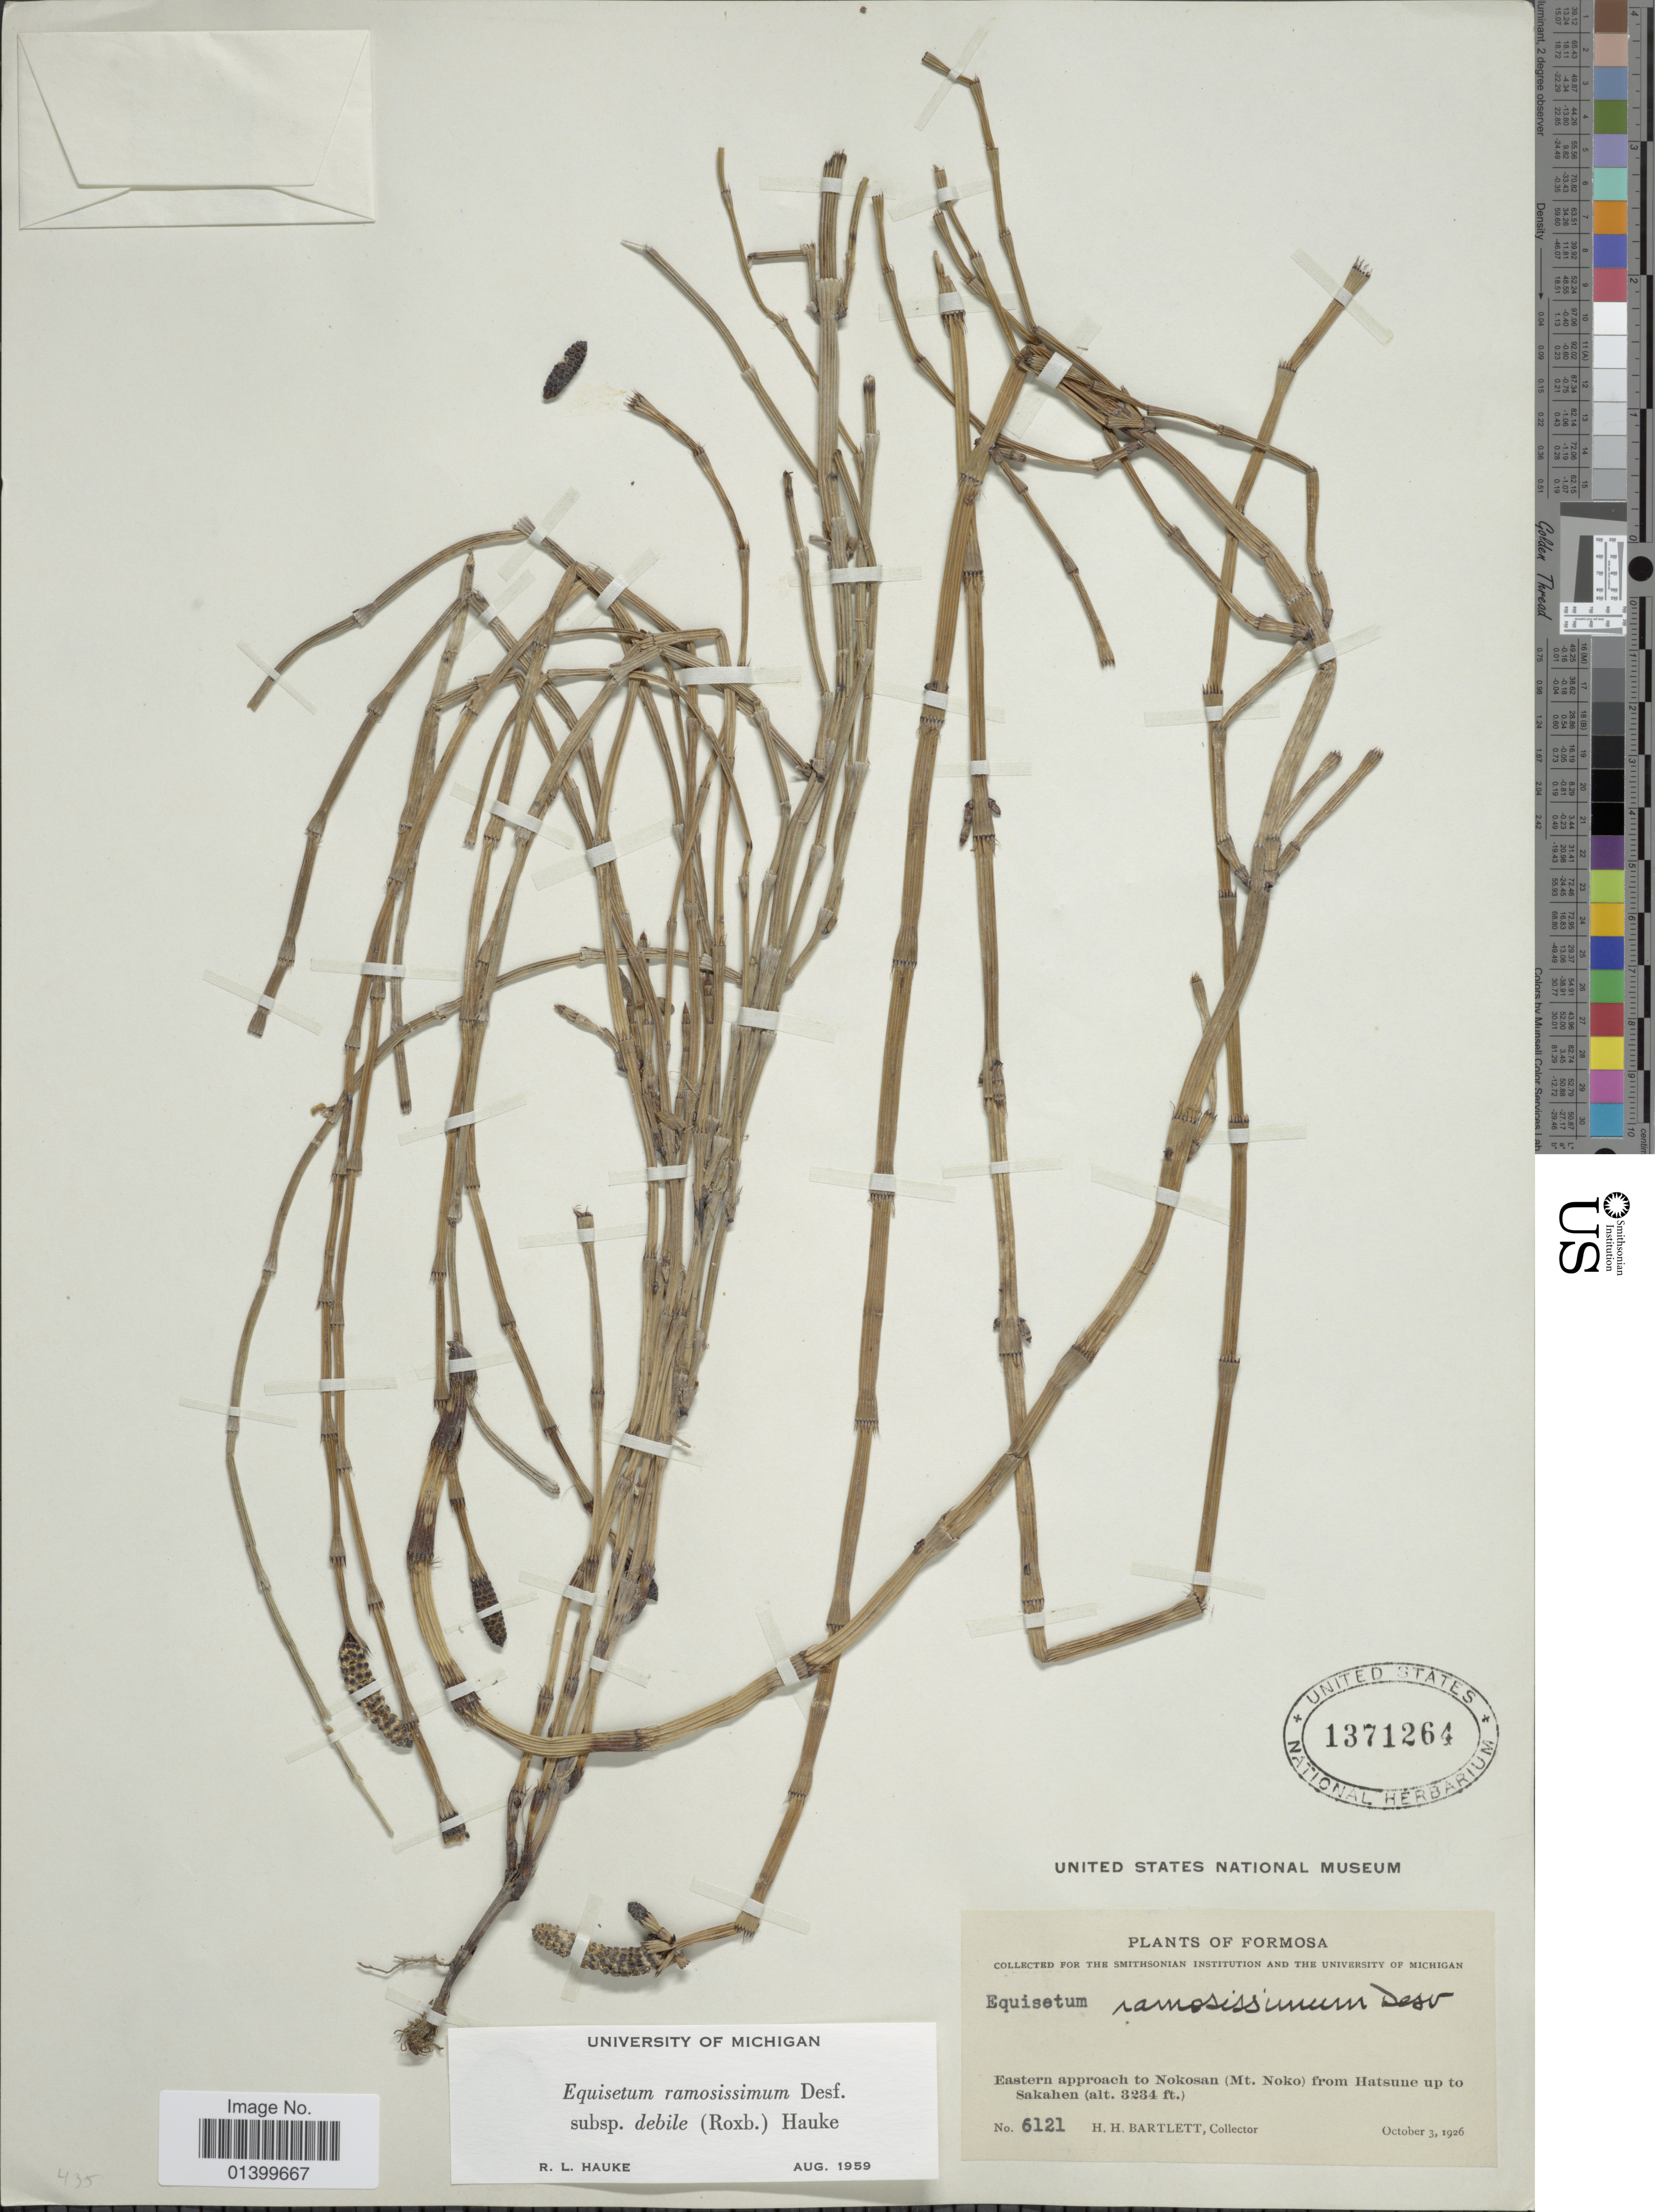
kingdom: Plantae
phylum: Tracheophyta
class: Polypodiopsida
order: Equisetales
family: Equisetaceae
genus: Equisetum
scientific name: Equisetum ramosissimum subsp. debile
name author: (Roxb. ex Vaucher) Hauke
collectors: H. H. Bartlett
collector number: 6121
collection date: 1926-10-03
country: Taiwan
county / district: Hualien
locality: Eastern approach to Nokosan (Mt. Noko) from Hatsune up to Sakahen. Formosa.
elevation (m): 986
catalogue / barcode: US 1371264